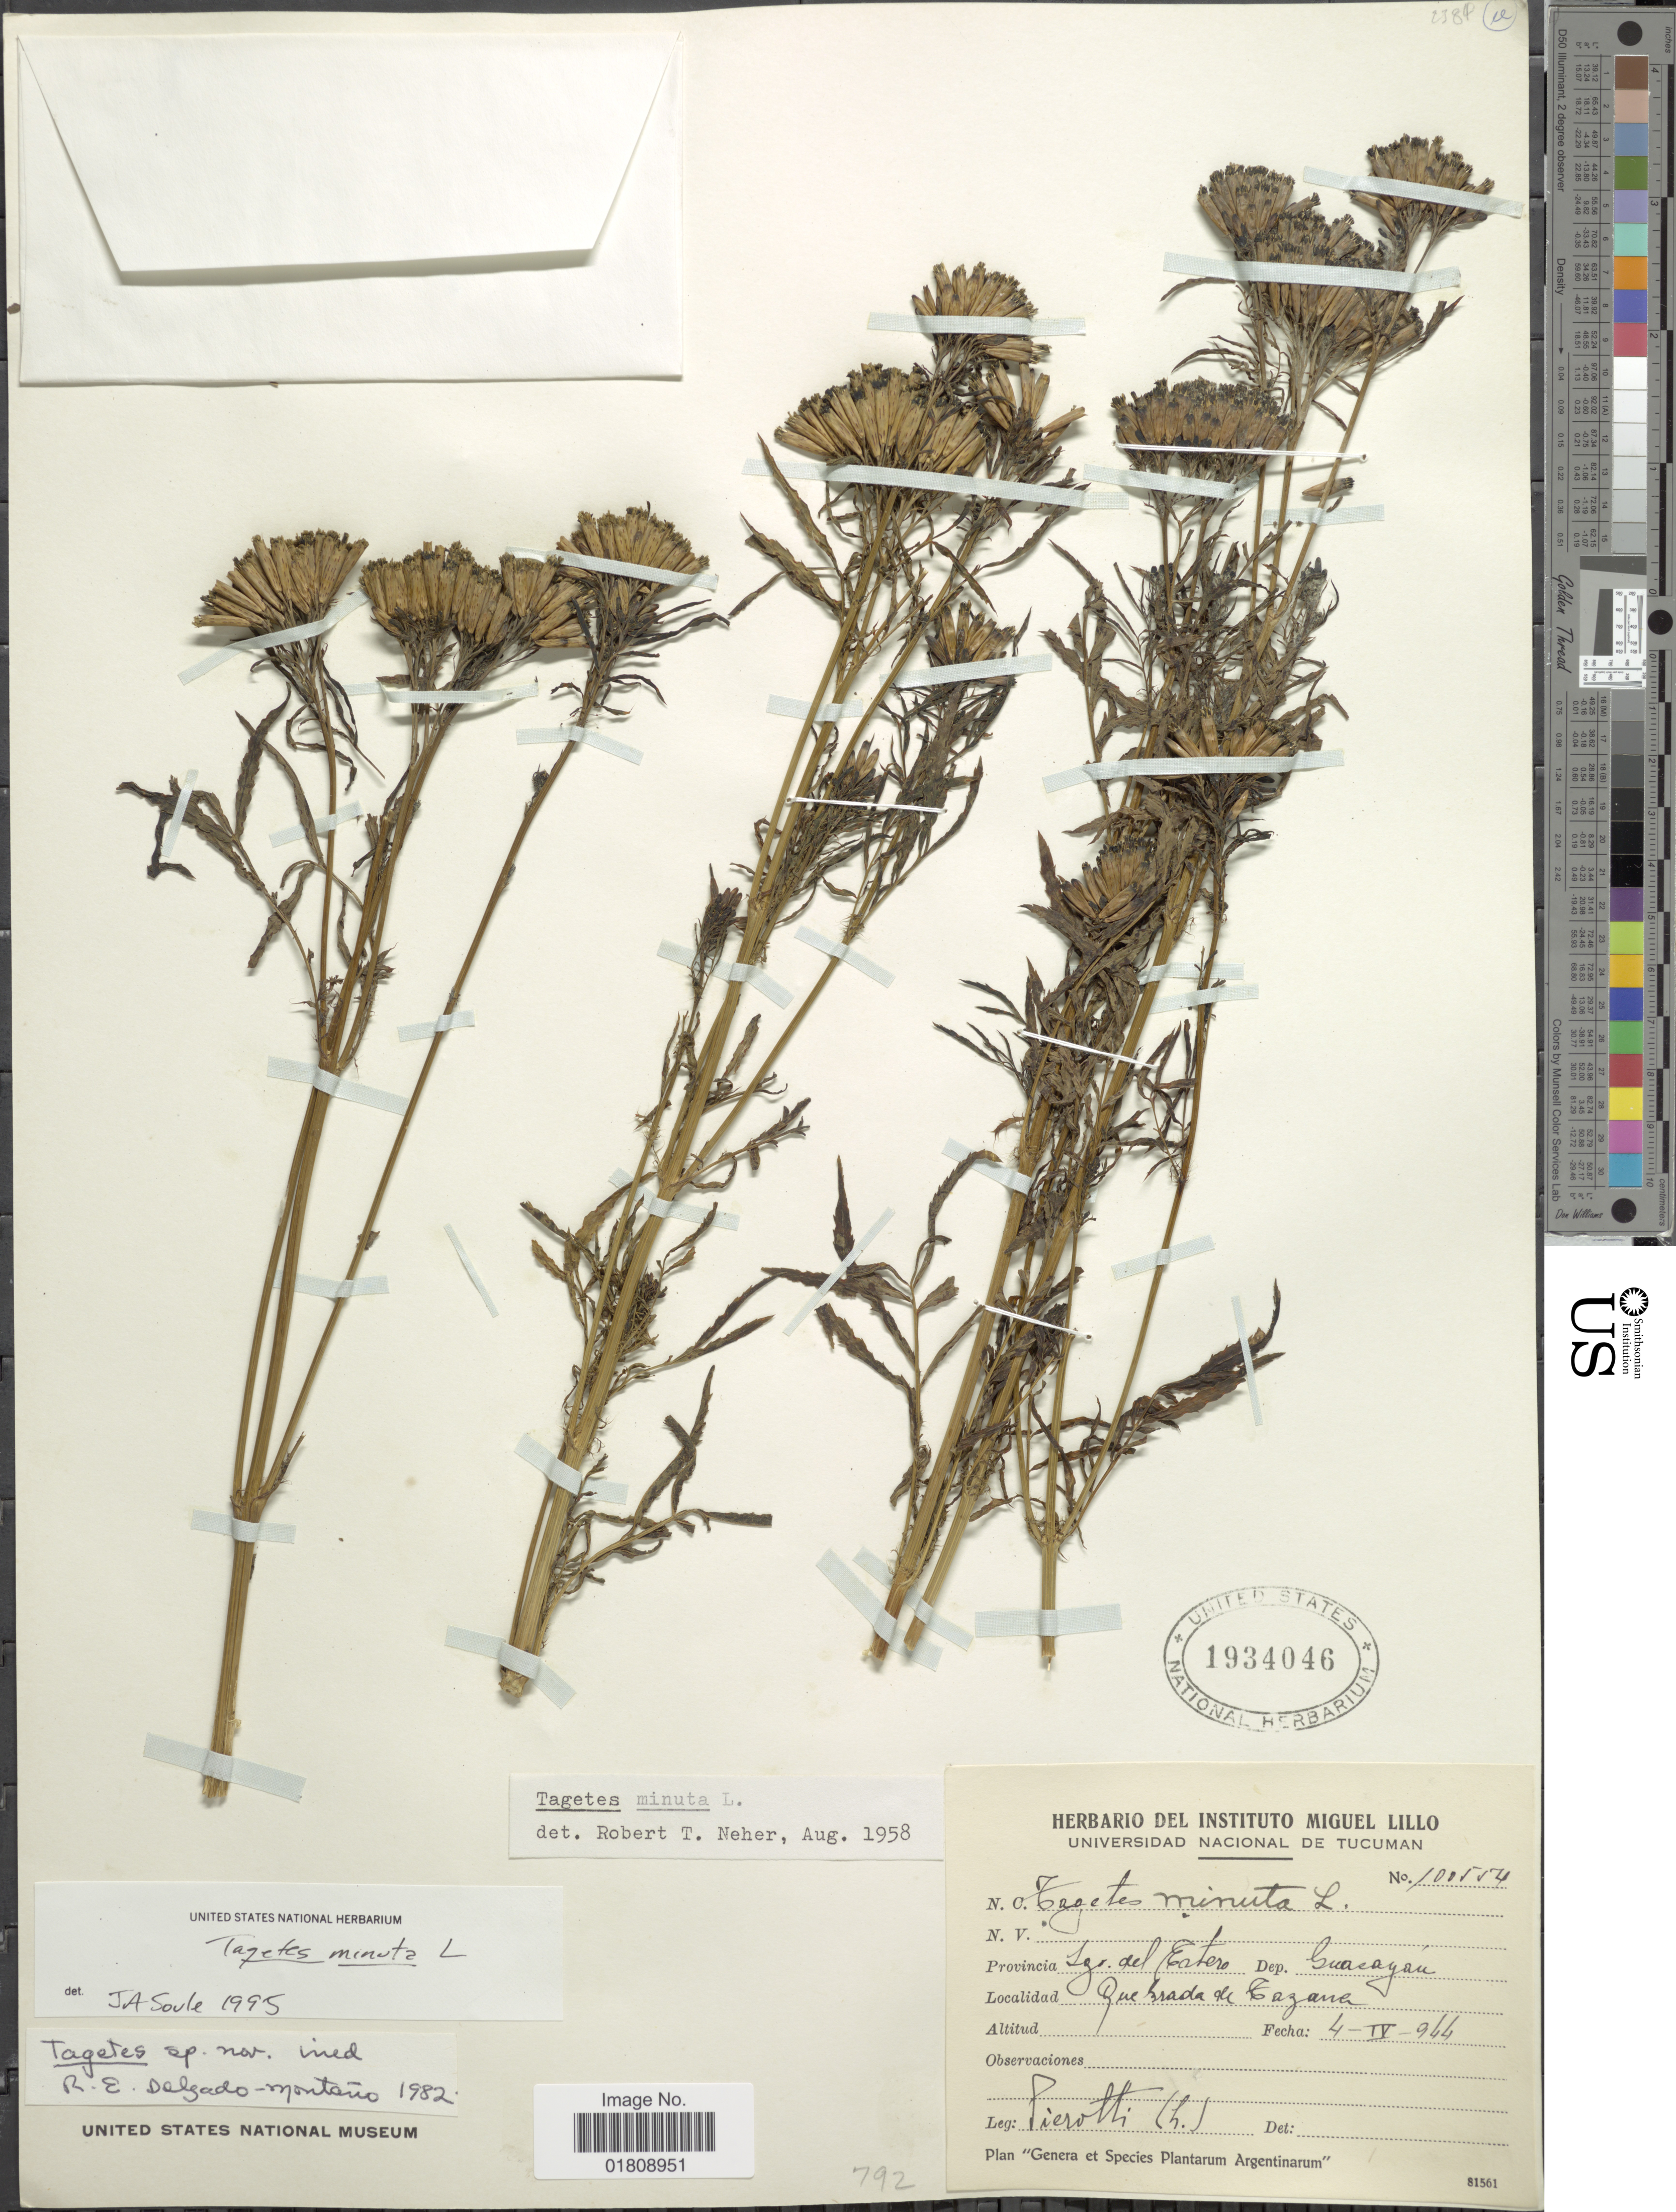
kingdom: Plantae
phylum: Tracheophyta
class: Magnoliopsida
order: Asterales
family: Asteraceae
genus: Tagetes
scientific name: Tagetes minuta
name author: L.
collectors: S. A. Pierotti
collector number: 100554?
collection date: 1944-04-04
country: Argentina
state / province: Santiago del Estero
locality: Sgo. del Estero, Dep. Guasayan. Quebrada de Tazana.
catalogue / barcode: US 1934046